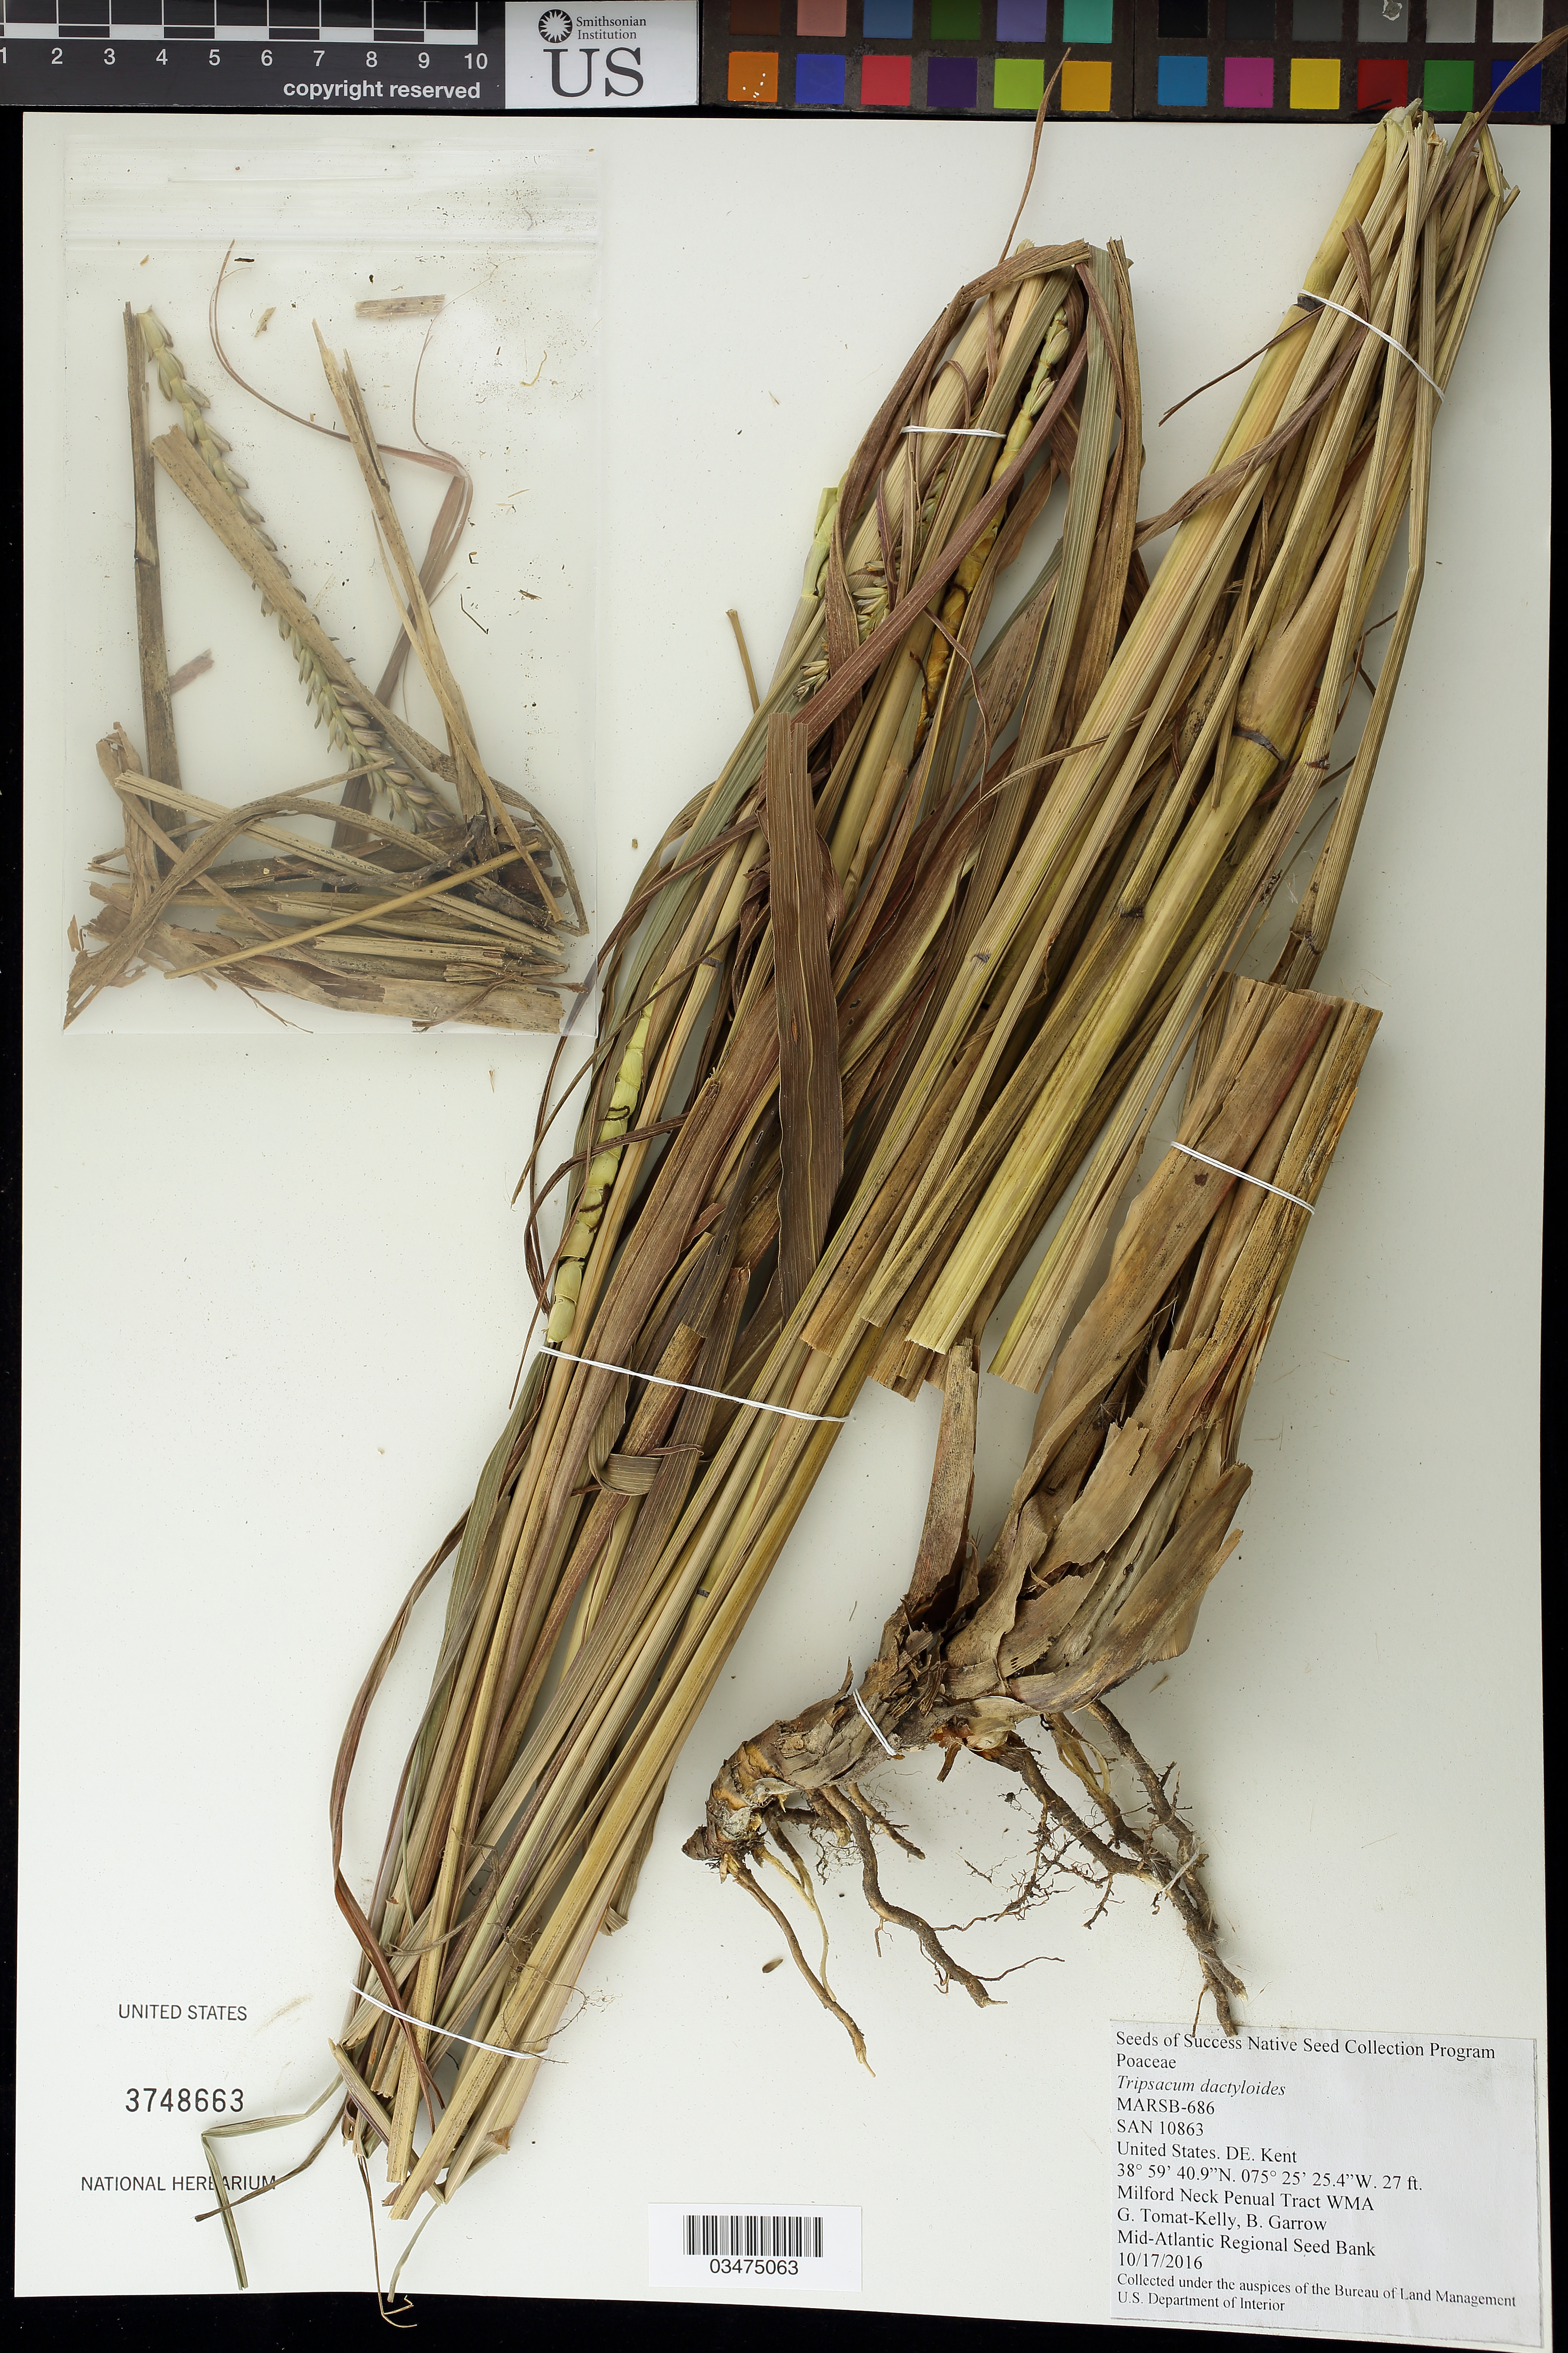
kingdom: Plantae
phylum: Tracheophyta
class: Liliopsida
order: Poales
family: Poaceae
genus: Tripsacum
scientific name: Tripsacum dactyloides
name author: (L.) L.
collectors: G. Tomat-Kelly & B. Garrow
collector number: MARSB-686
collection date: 2016-10-17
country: United States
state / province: Delaware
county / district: Kent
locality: Milford Neck Penual Tract WMA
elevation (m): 8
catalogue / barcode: US 3748663